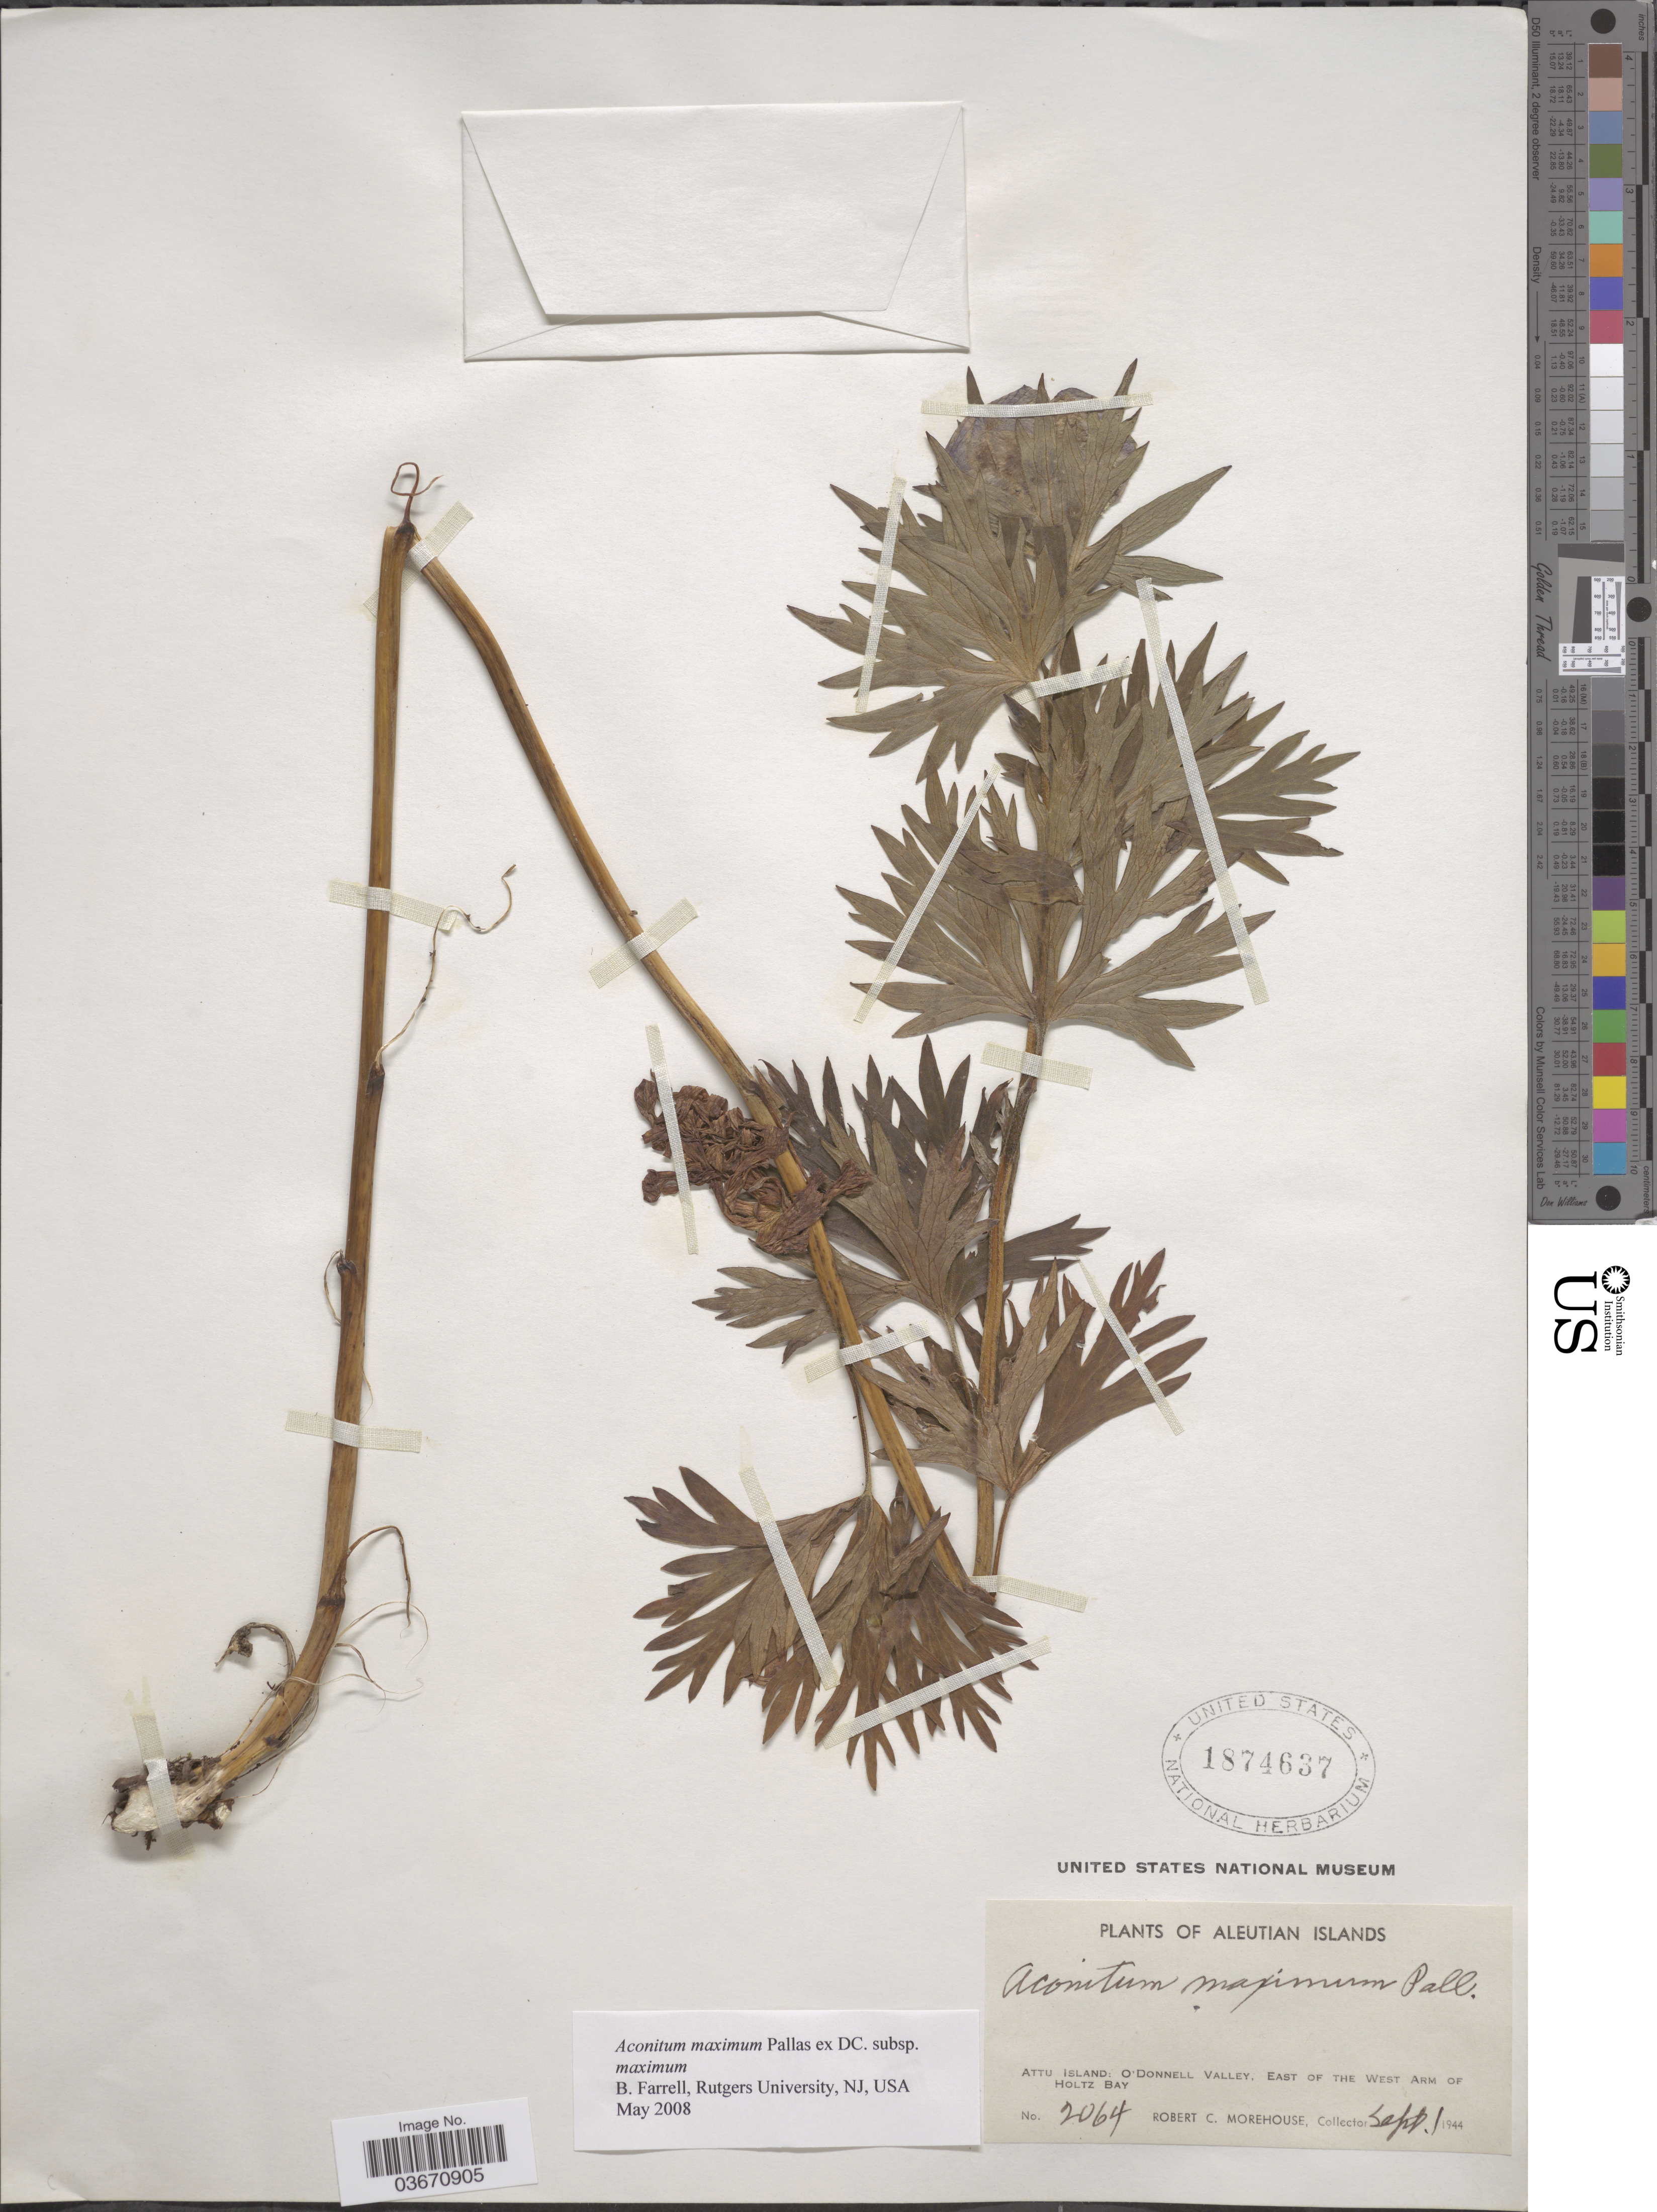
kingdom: Plantae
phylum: Tracheophyta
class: Magnoliopsida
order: Ranunculales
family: Ranunculaceae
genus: Aconitum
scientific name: Aconitum maximum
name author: Pall. ex DC.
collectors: R. Morehouse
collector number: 2064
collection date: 1944-09-01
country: United States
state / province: Alaska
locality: Aleutian Islands. Attu Island: O'Donnell Valley, East of the West Arm of Holtz Bay.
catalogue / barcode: US 1874637